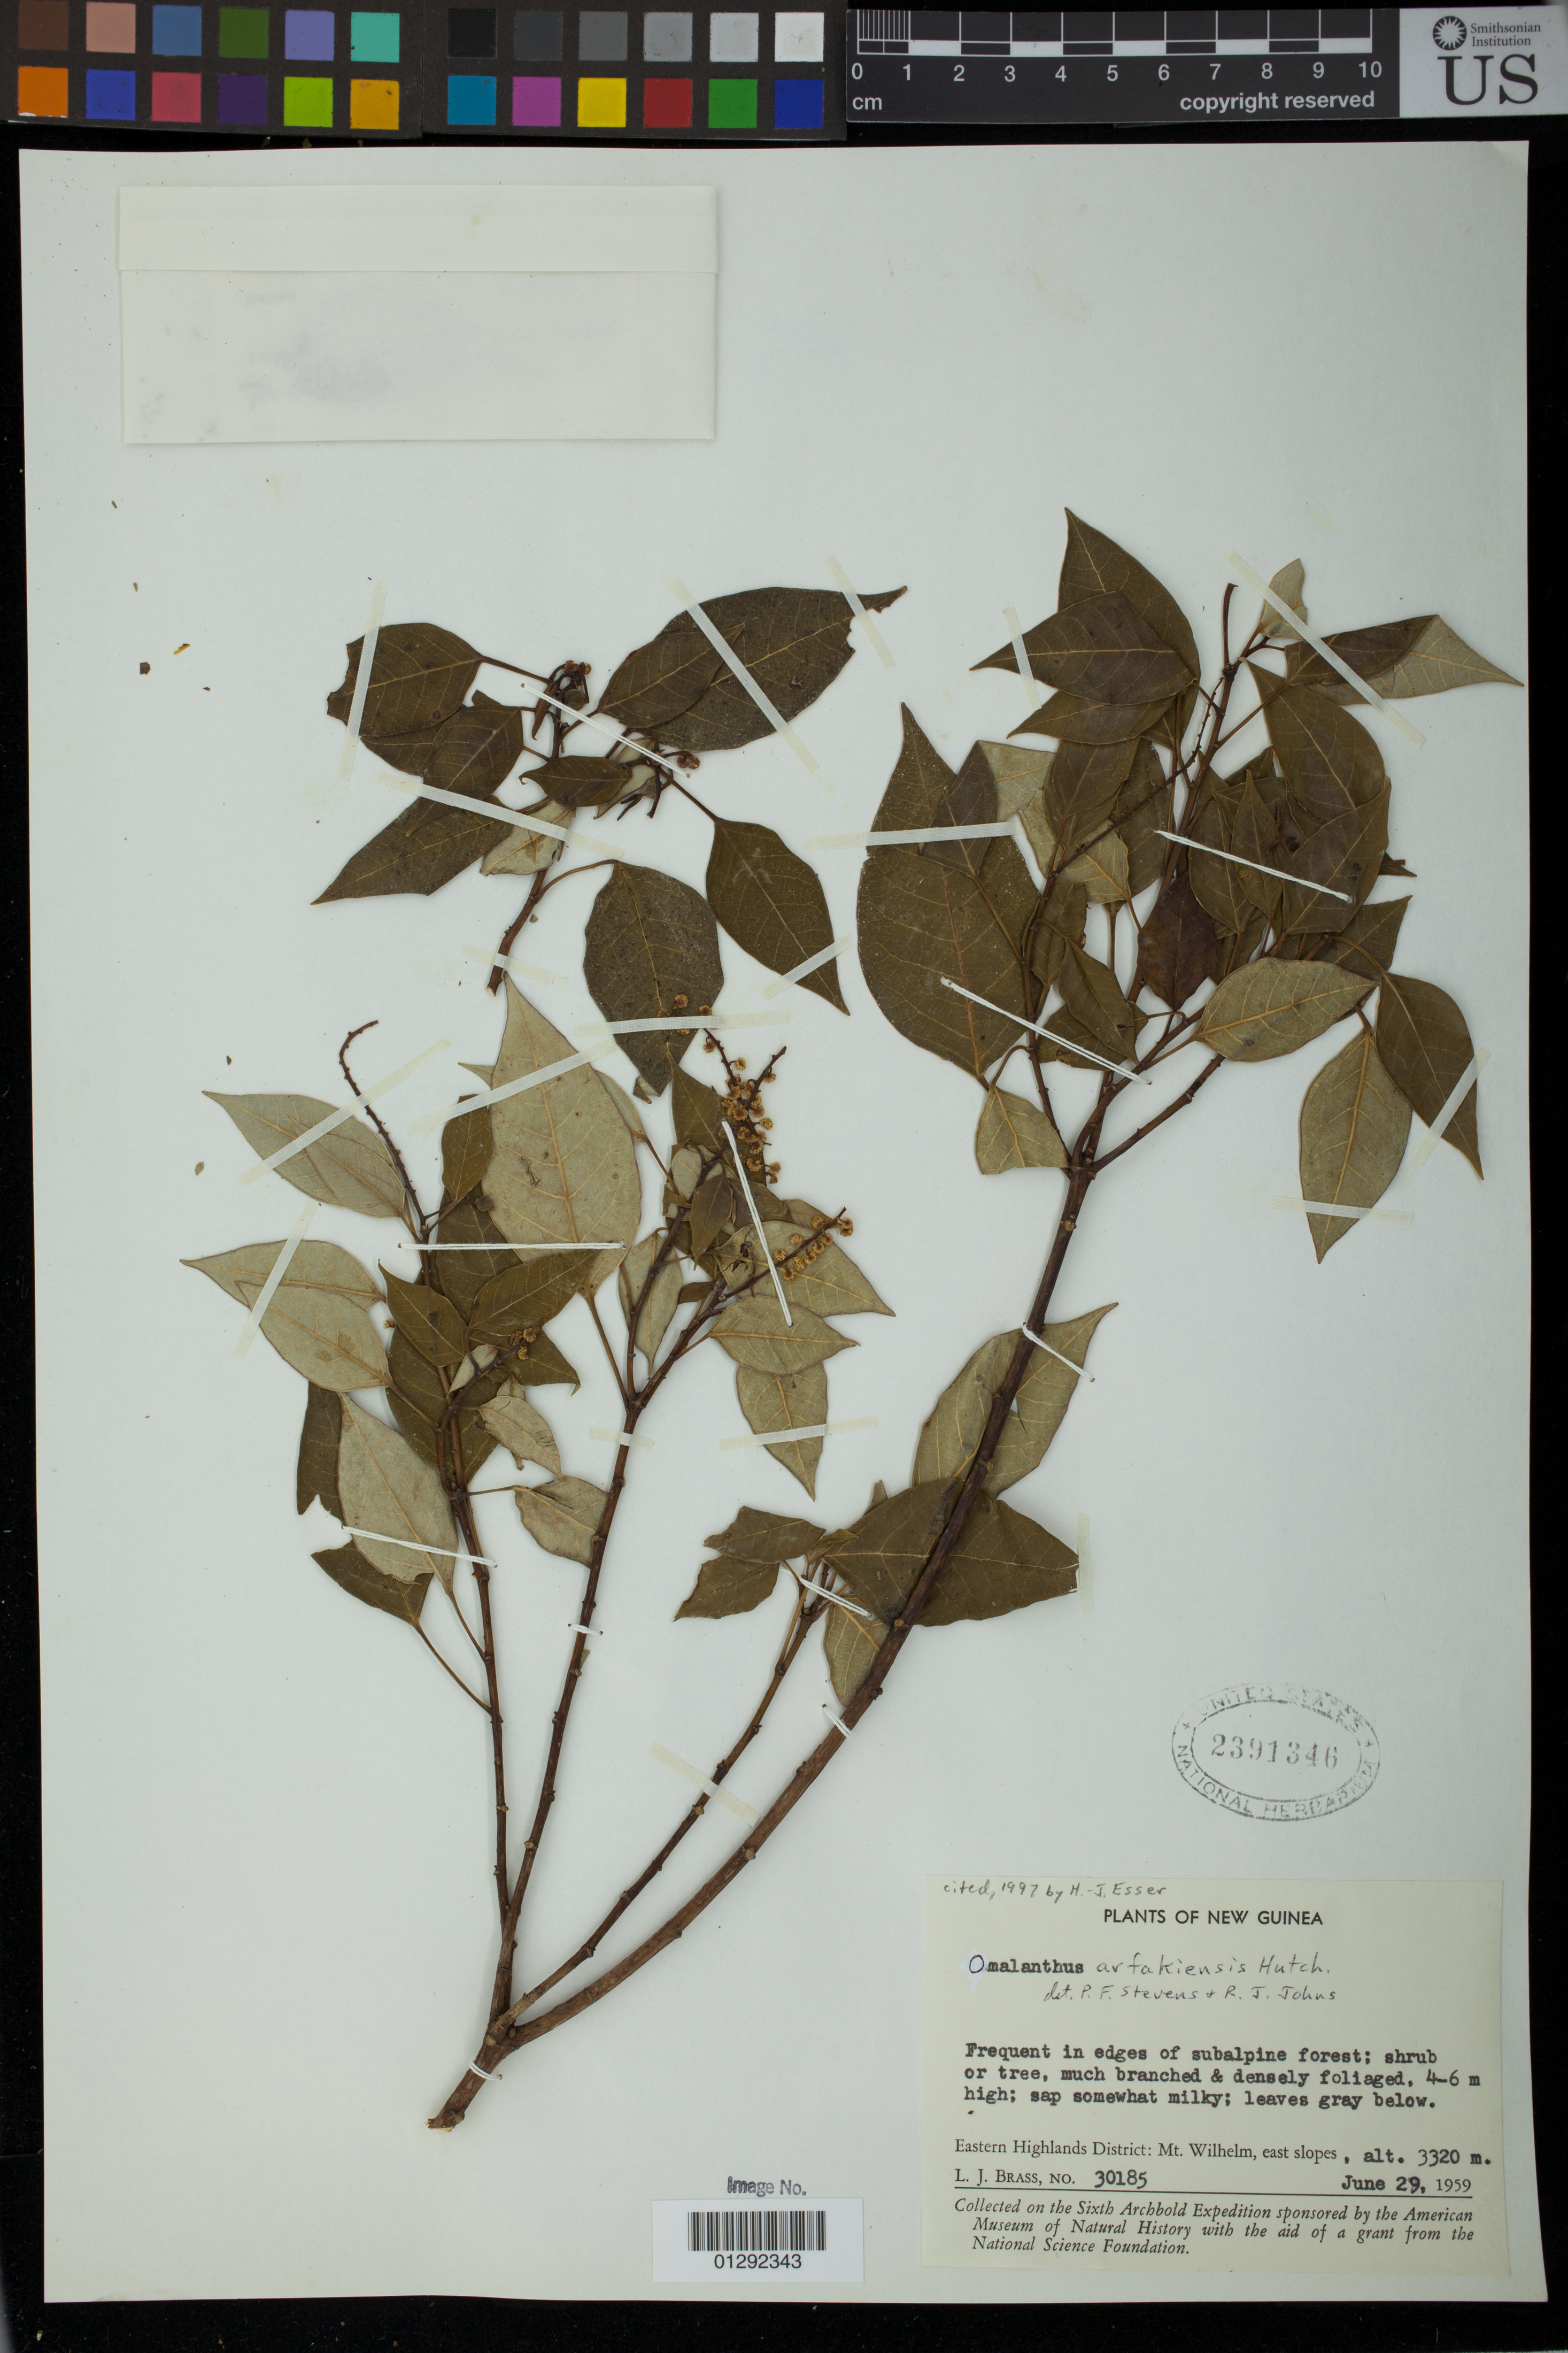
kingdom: Plantae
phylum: Tracheophyta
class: Magnoliopsida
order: Malpighiales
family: Euphorbiaceae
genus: Homalanthus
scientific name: Homalanthus arfakiensis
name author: Hutch.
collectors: L. J. Brass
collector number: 30185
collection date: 1959-06-29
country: Papua New Guinea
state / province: Eastern Highlands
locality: Mt Wilhelm, east slopes.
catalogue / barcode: US 2391346